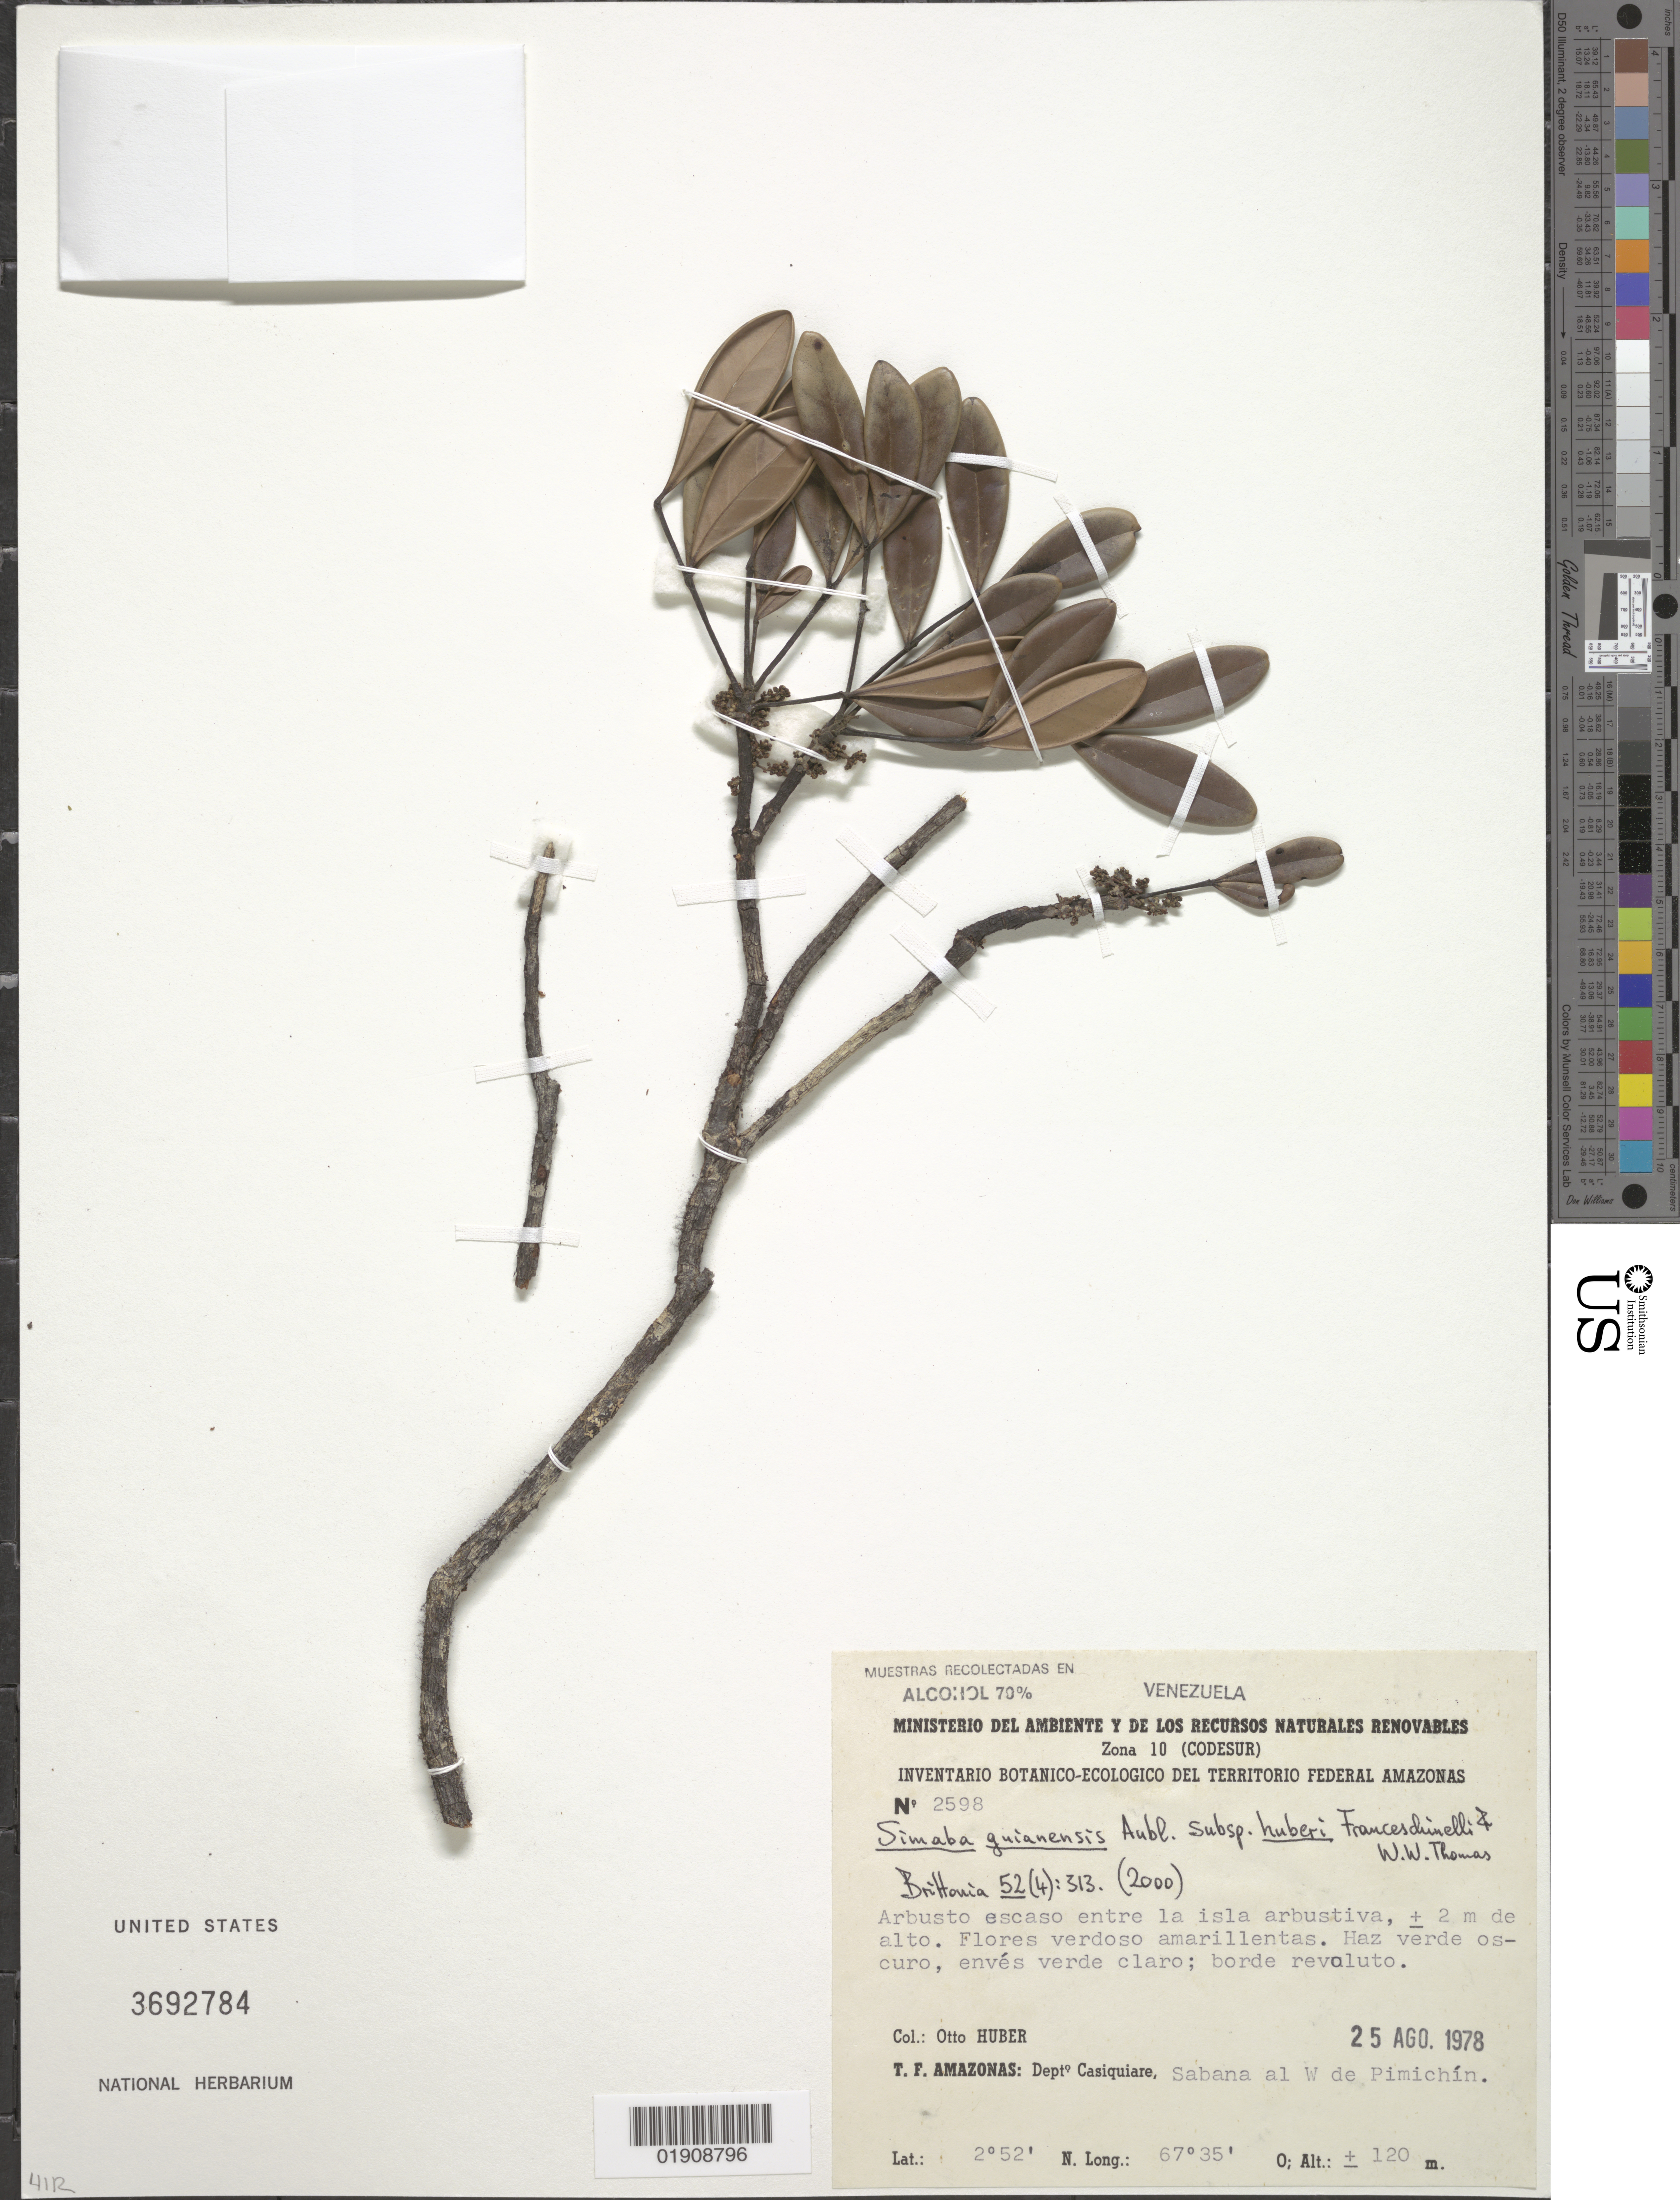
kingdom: Plantae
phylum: Tracheophyta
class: Magnoliopsida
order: Sapindales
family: Simaroubaceae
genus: Simaba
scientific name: Simaba guianensis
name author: Aubl.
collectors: O. Huber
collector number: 2598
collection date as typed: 25-Aug-78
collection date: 1978-08-25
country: Venezuela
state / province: Amazonas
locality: Pimichin, al W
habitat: Sabana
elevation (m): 120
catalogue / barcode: US 3692784